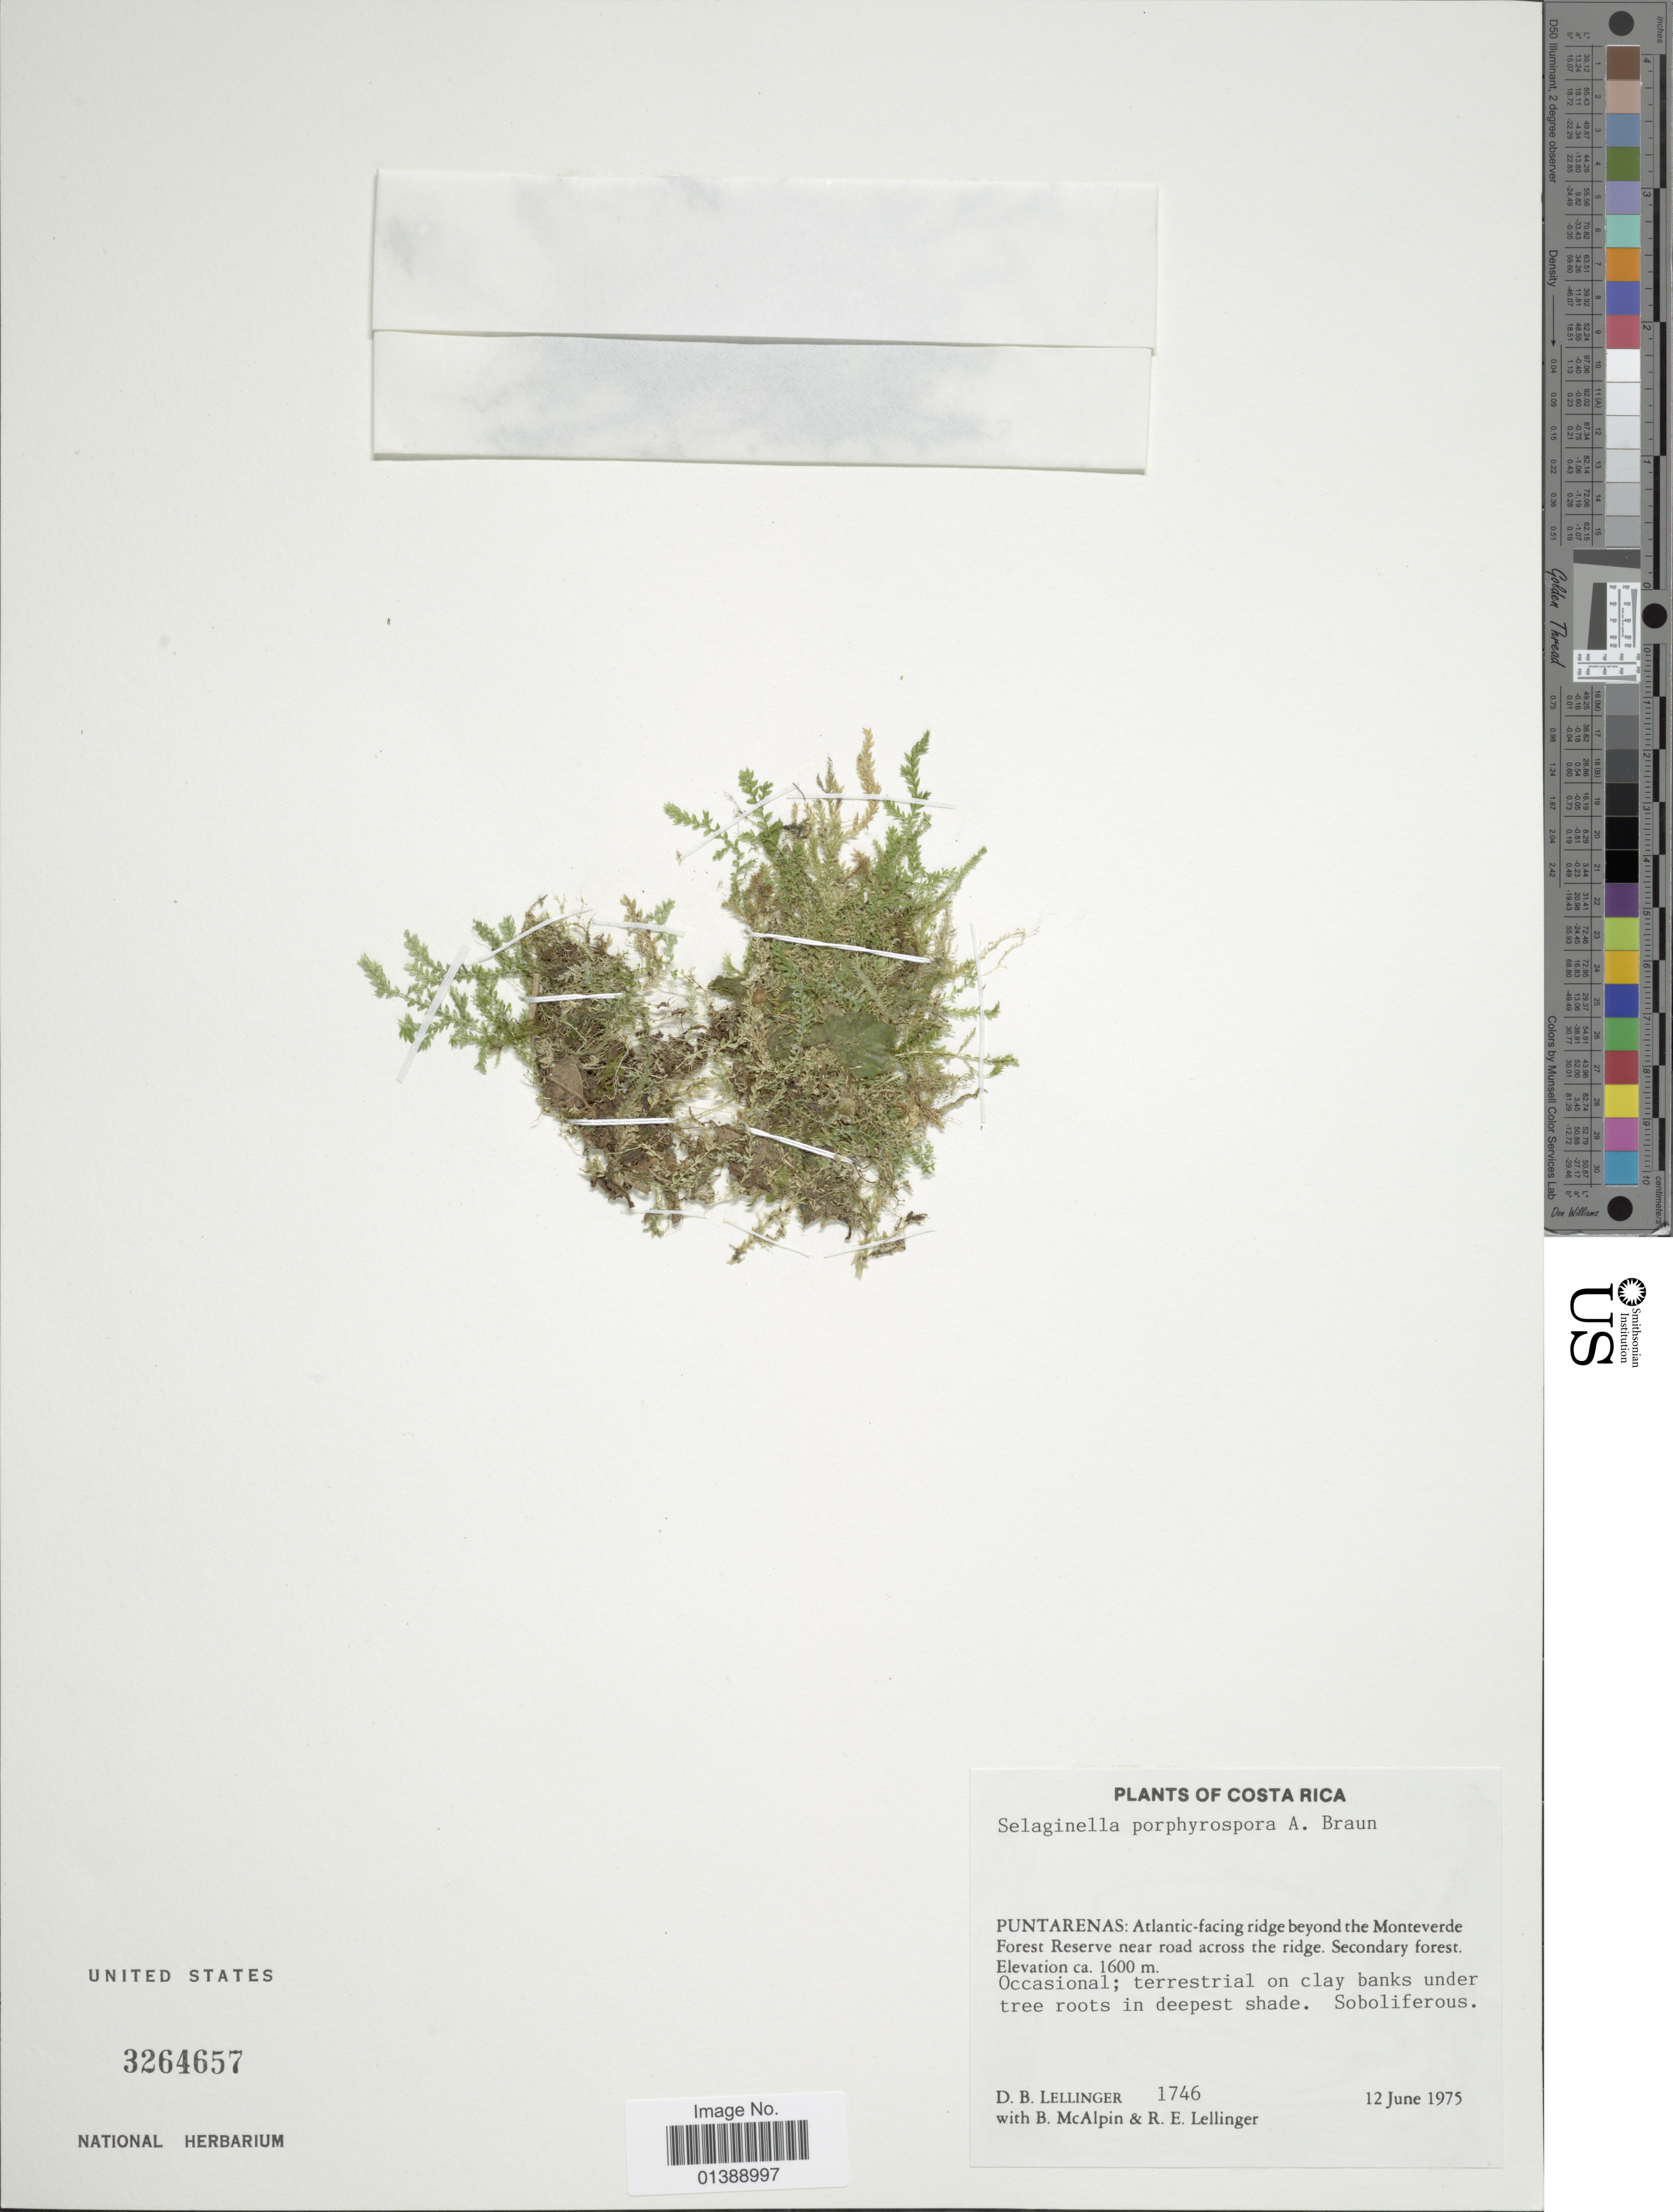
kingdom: Plantae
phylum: Tracheophyta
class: Lycopodiopsida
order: Selaginellales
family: Selaginellaceae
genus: Selaginella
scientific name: Selaginella porphyrospora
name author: A. Braun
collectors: D. B. Lellinger, B. McAlpin & R. E. Lellinger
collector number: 1746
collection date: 1975-06-12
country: Costa Rica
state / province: Puntarenas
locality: Atlantic-facing ridge beyond the Monteverde Forest Reserve near road across the ridge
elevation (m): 1600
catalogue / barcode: US 3264657